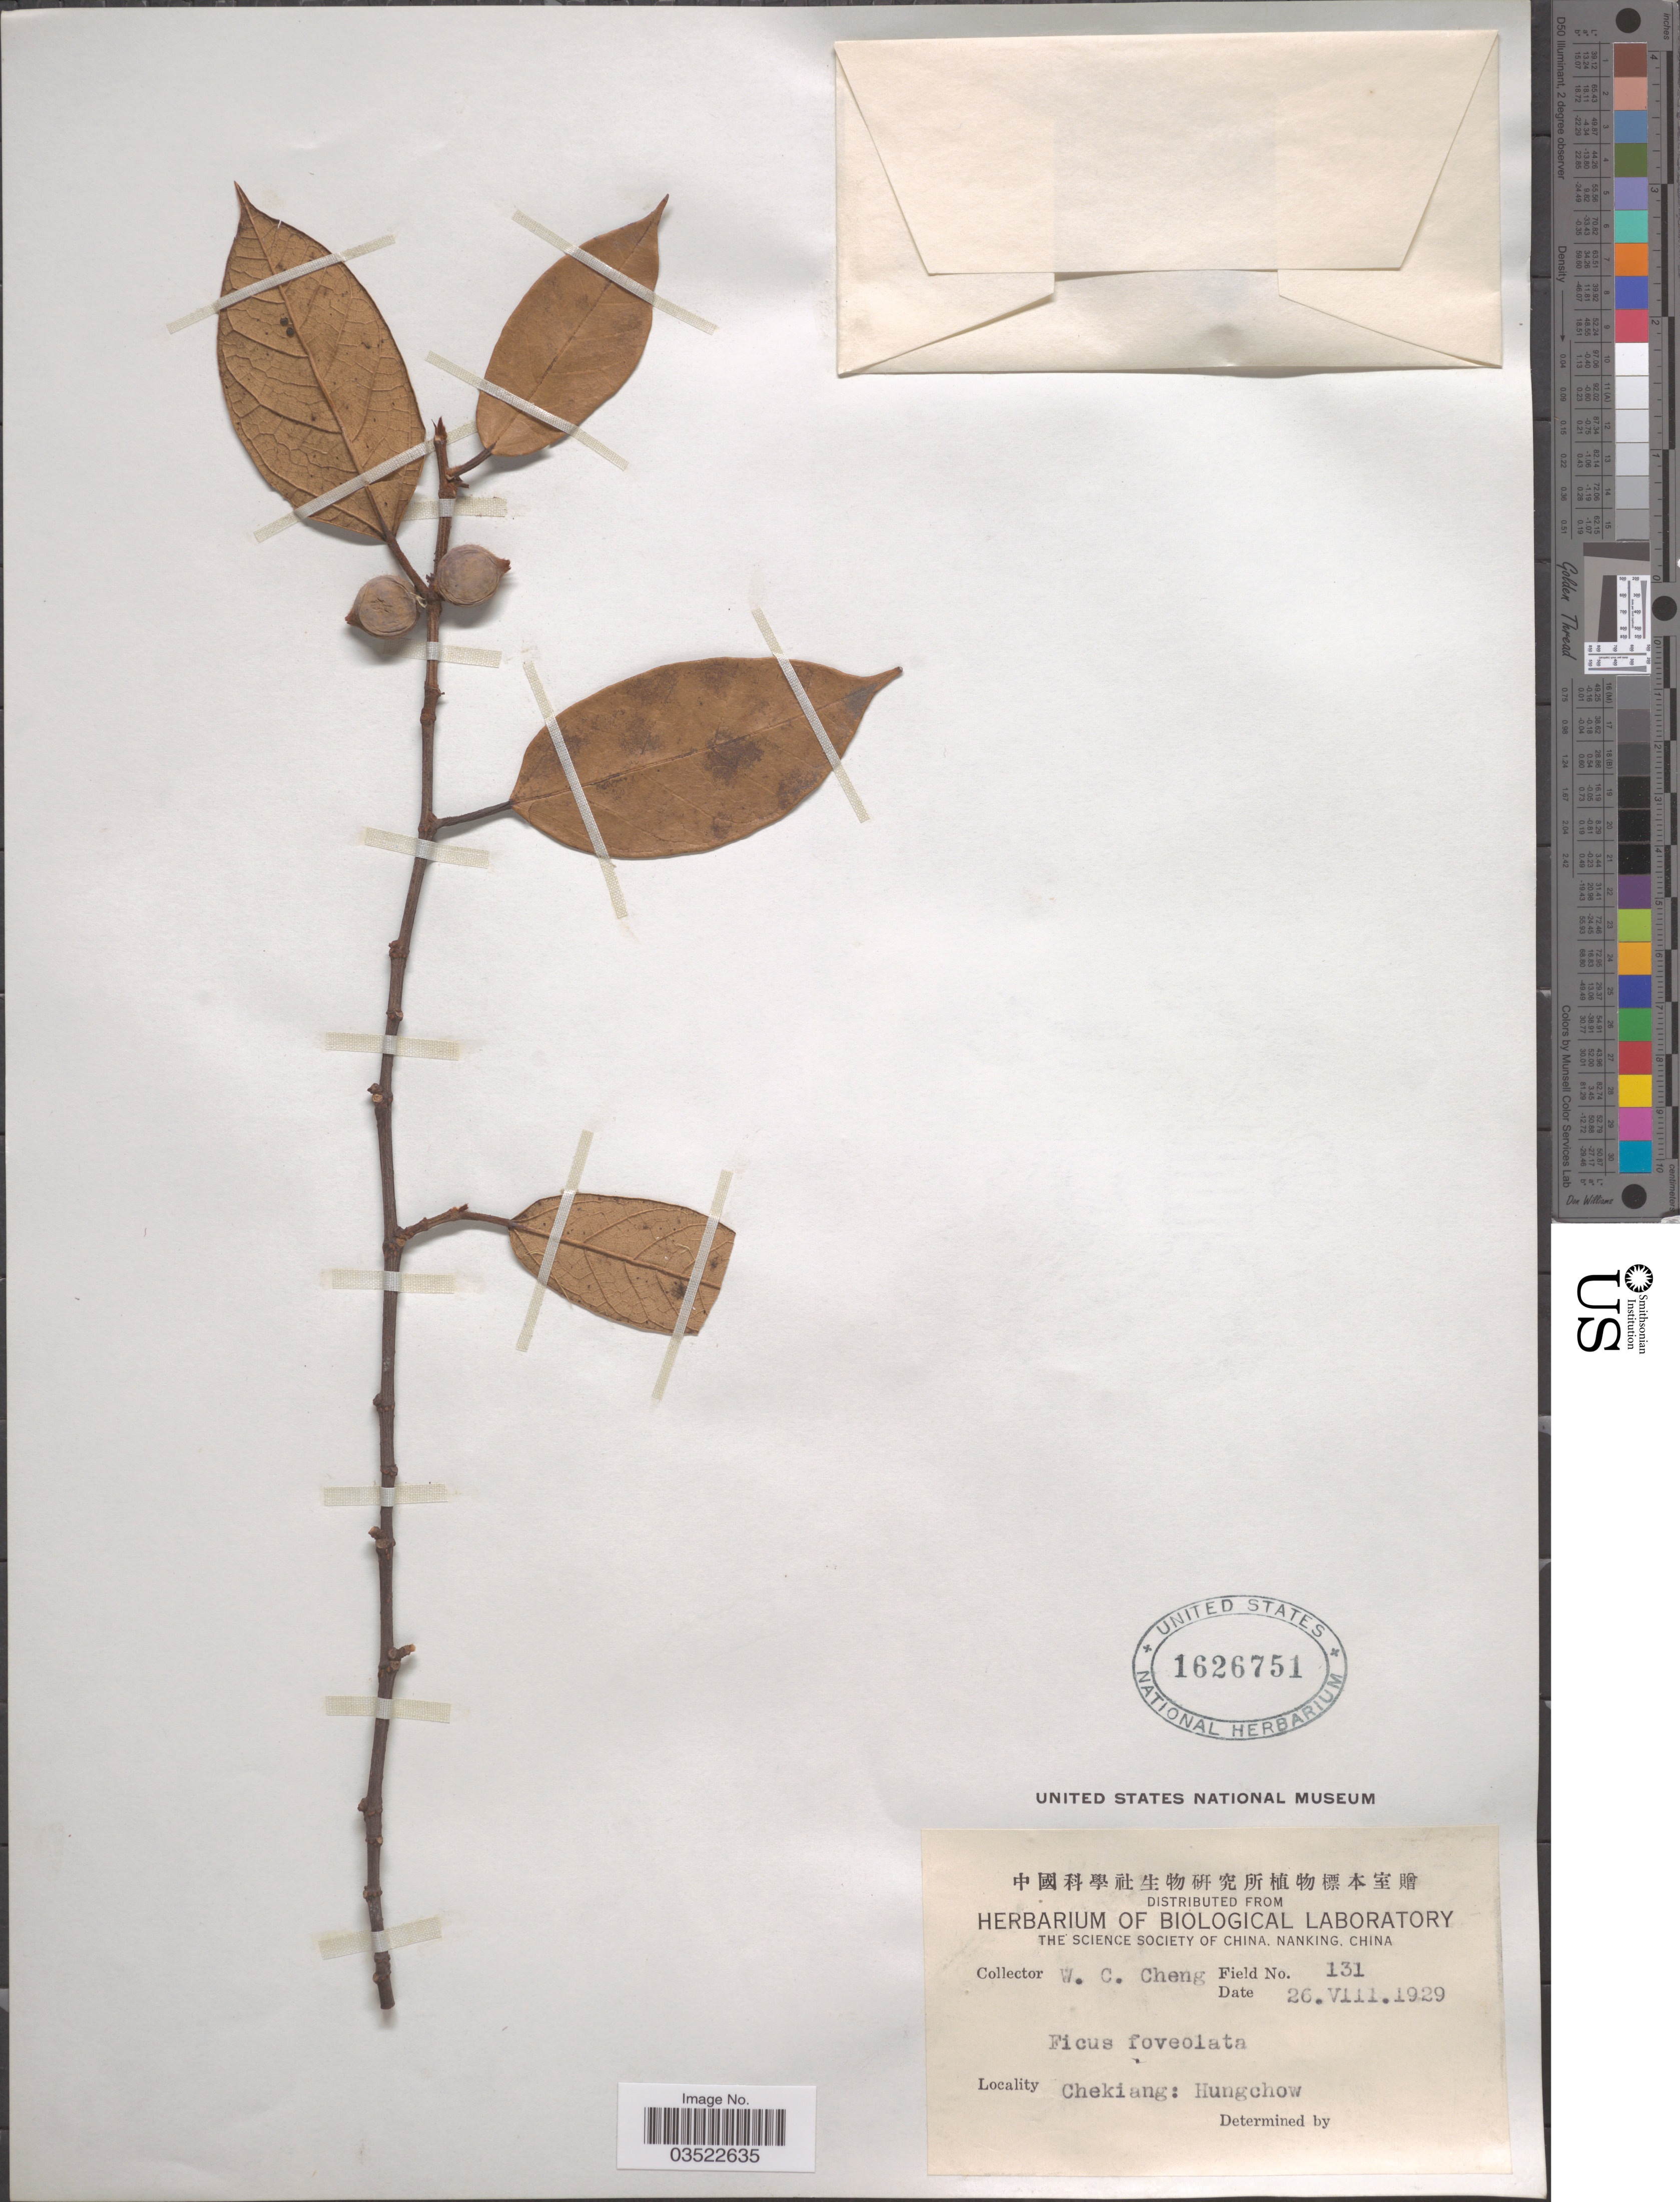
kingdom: Plantae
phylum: Tracheophyta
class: Magnoliopsida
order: Rosales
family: Moraceae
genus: Ficus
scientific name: Ficus sarmentosa var. nipponica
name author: (Franch. & Sav.) Corner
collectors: W. C. Cheng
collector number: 131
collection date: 1929-08-26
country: China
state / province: Zhejiang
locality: Chekiang: Hungchow.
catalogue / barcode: US 1626751